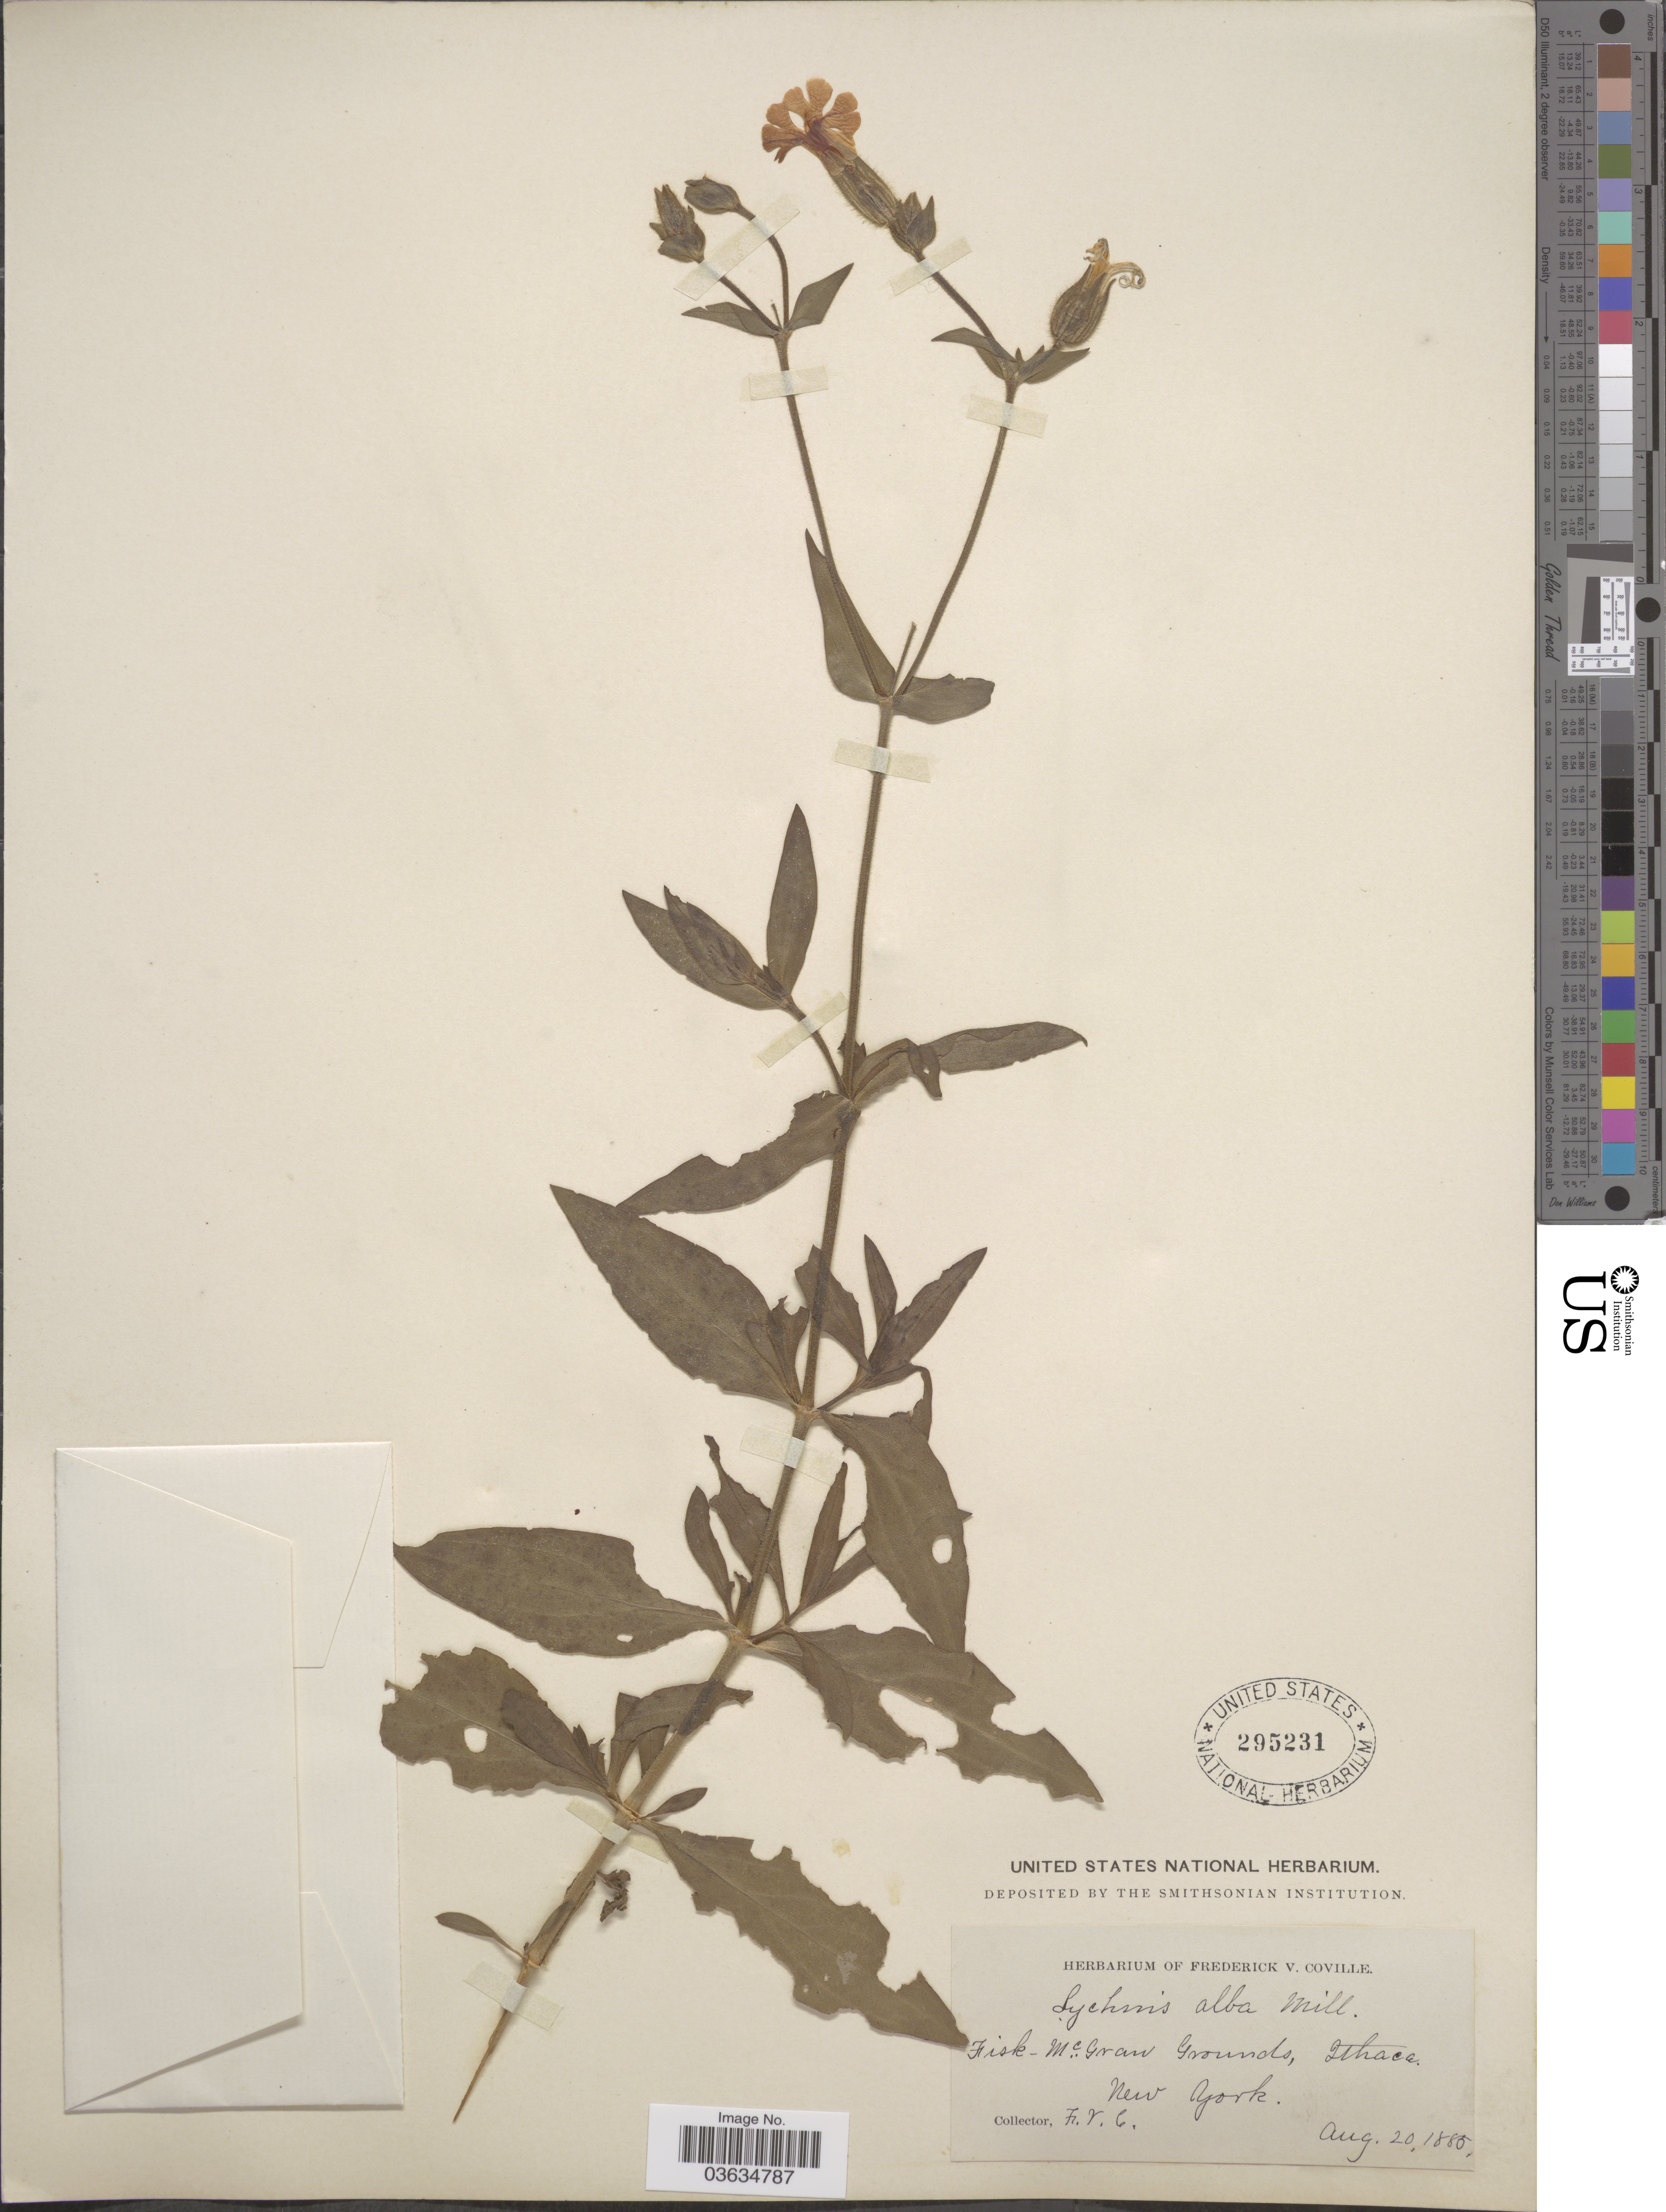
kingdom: Plantae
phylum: Tracheophyta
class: Magnoliopsida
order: Caryophyllales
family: Caryophyllaceae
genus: Silene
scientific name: Silene latifolia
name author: Poir.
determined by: Strong, Mark T., (BOT), Smithsonian Institution - National Museum of Natural History (UNITED STATES)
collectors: F. V. Coville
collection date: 1880-08-20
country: United States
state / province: New York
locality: Fisk-McGraw Grounds, Ithaca.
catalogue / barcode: US 295231